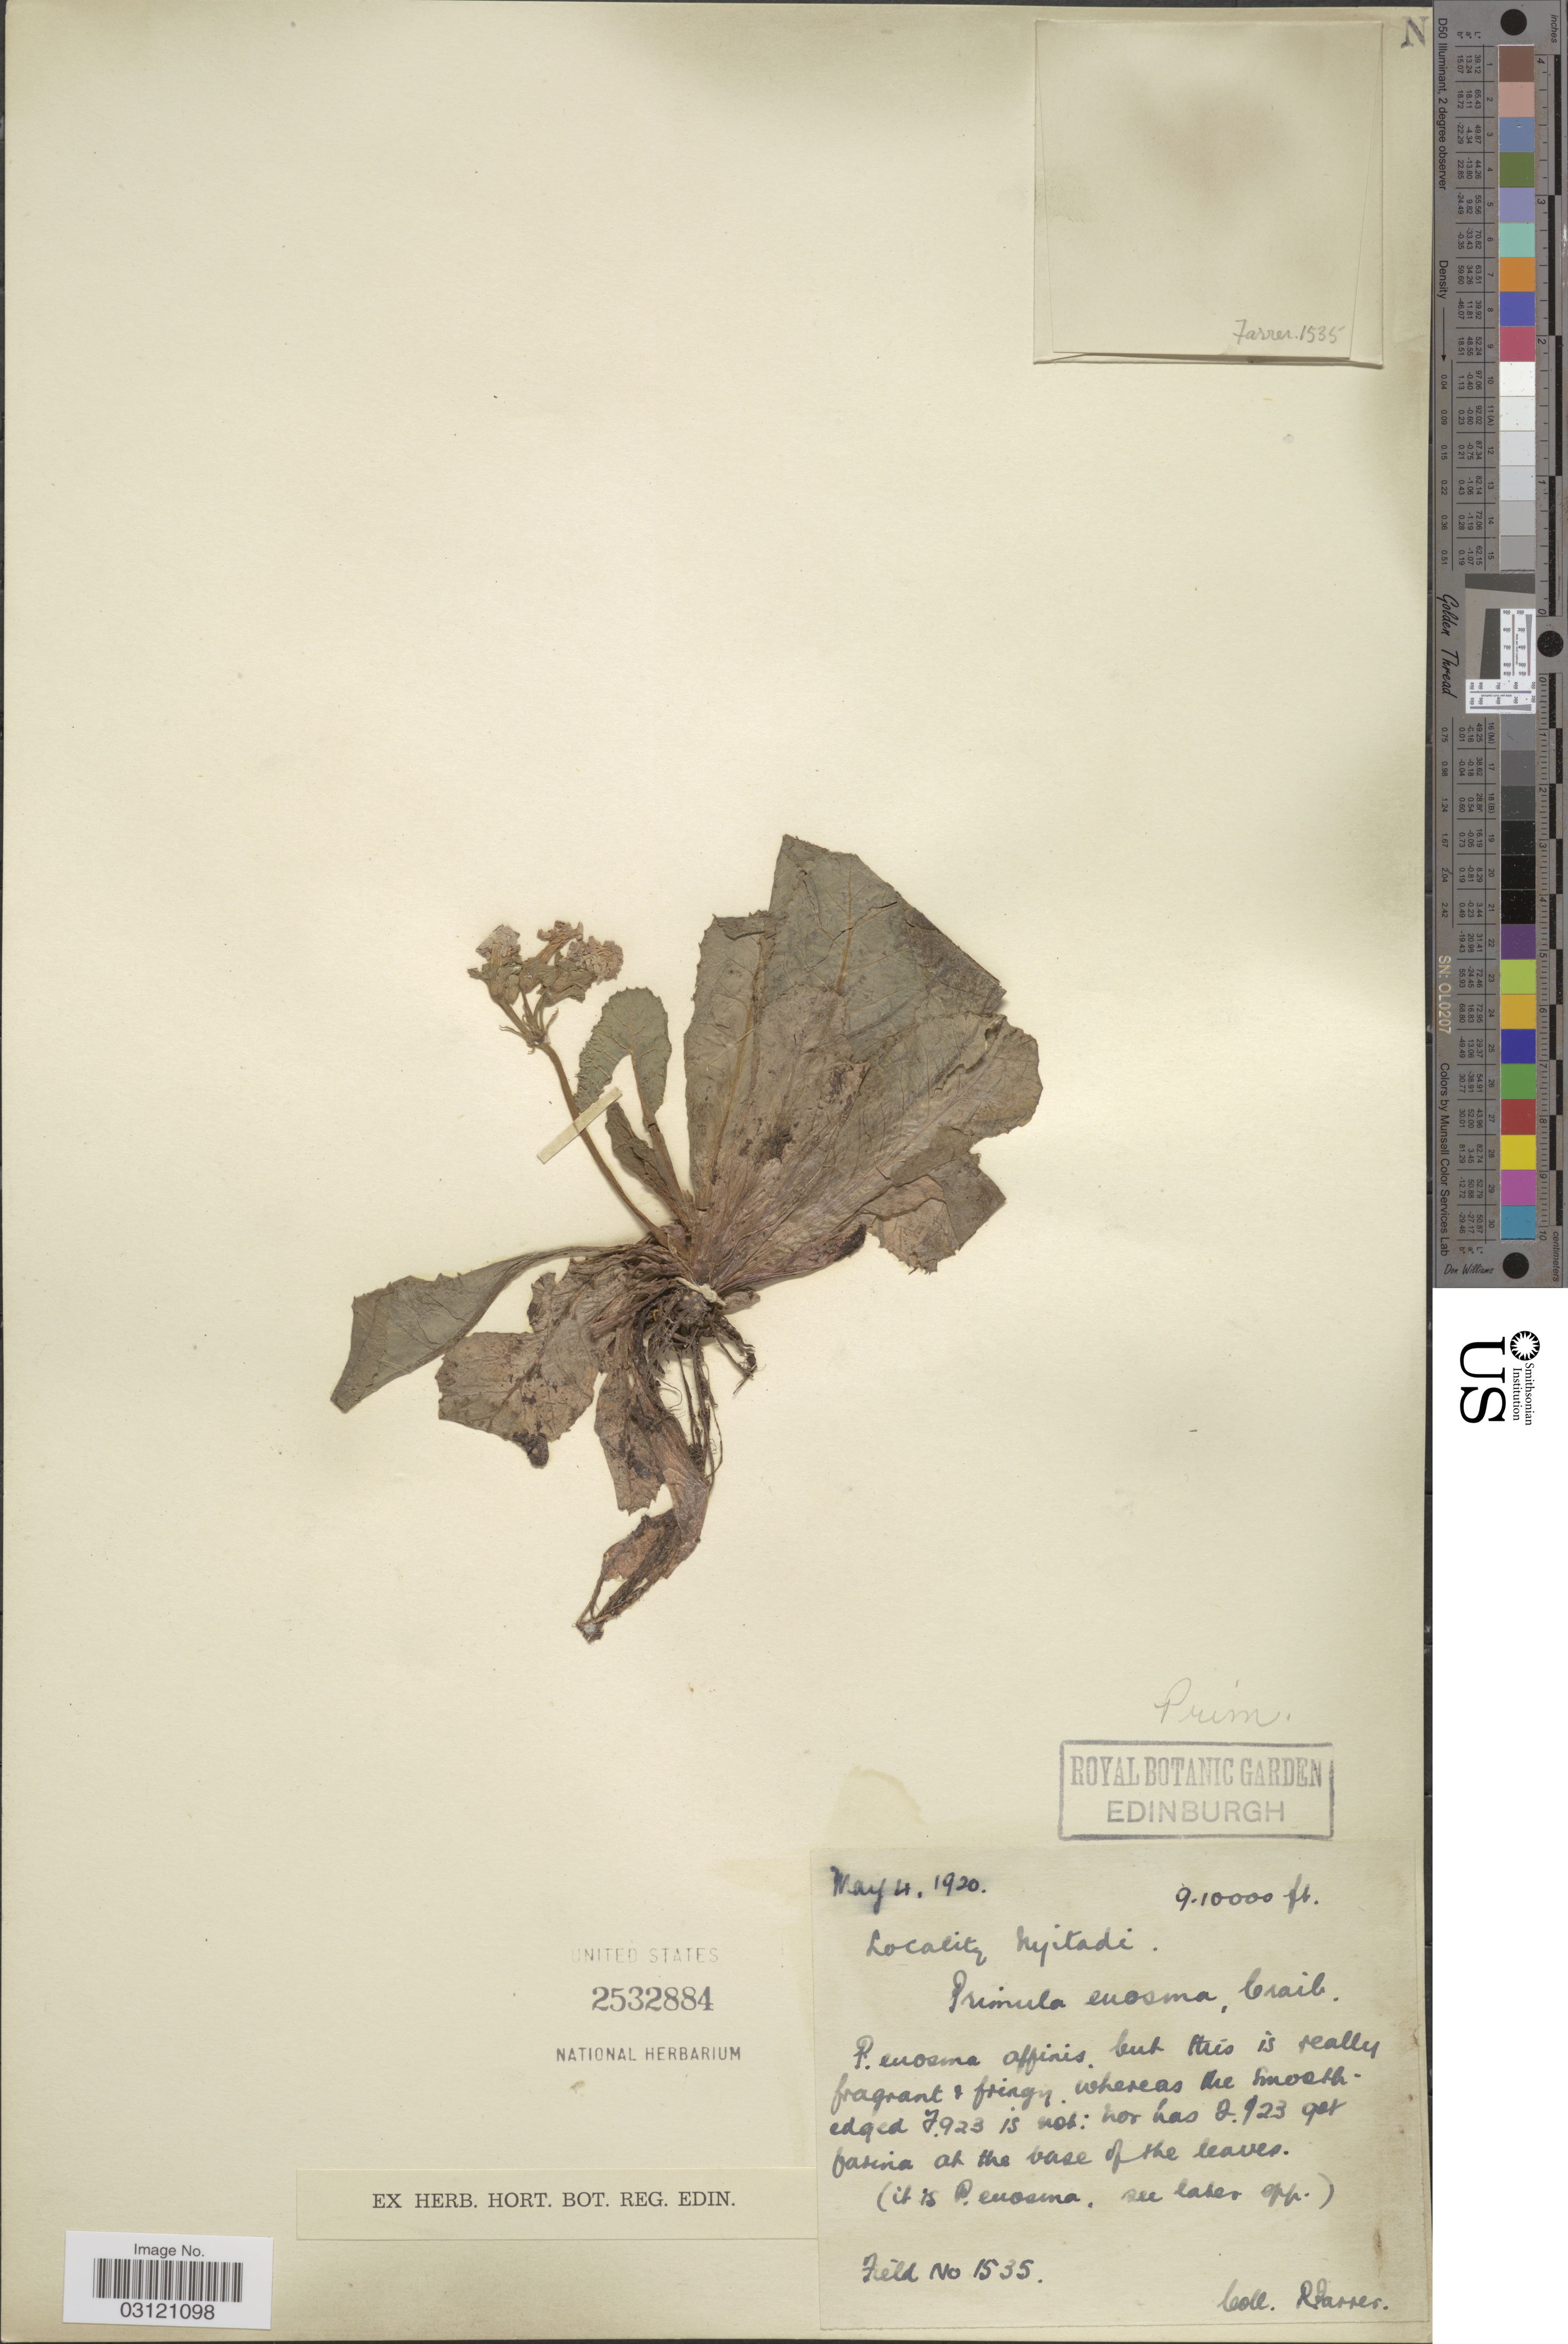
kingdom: Plantae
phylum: Tracheophyta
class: Magnoliopsida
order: Ericales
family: Primulaceae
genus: Primula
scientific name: Primula euosma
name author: Craib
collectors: R. Farrer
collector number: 1535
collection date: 1920-05-04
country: Myanmar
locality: Nyitadi.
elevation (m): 2743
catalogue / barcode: US 2532884